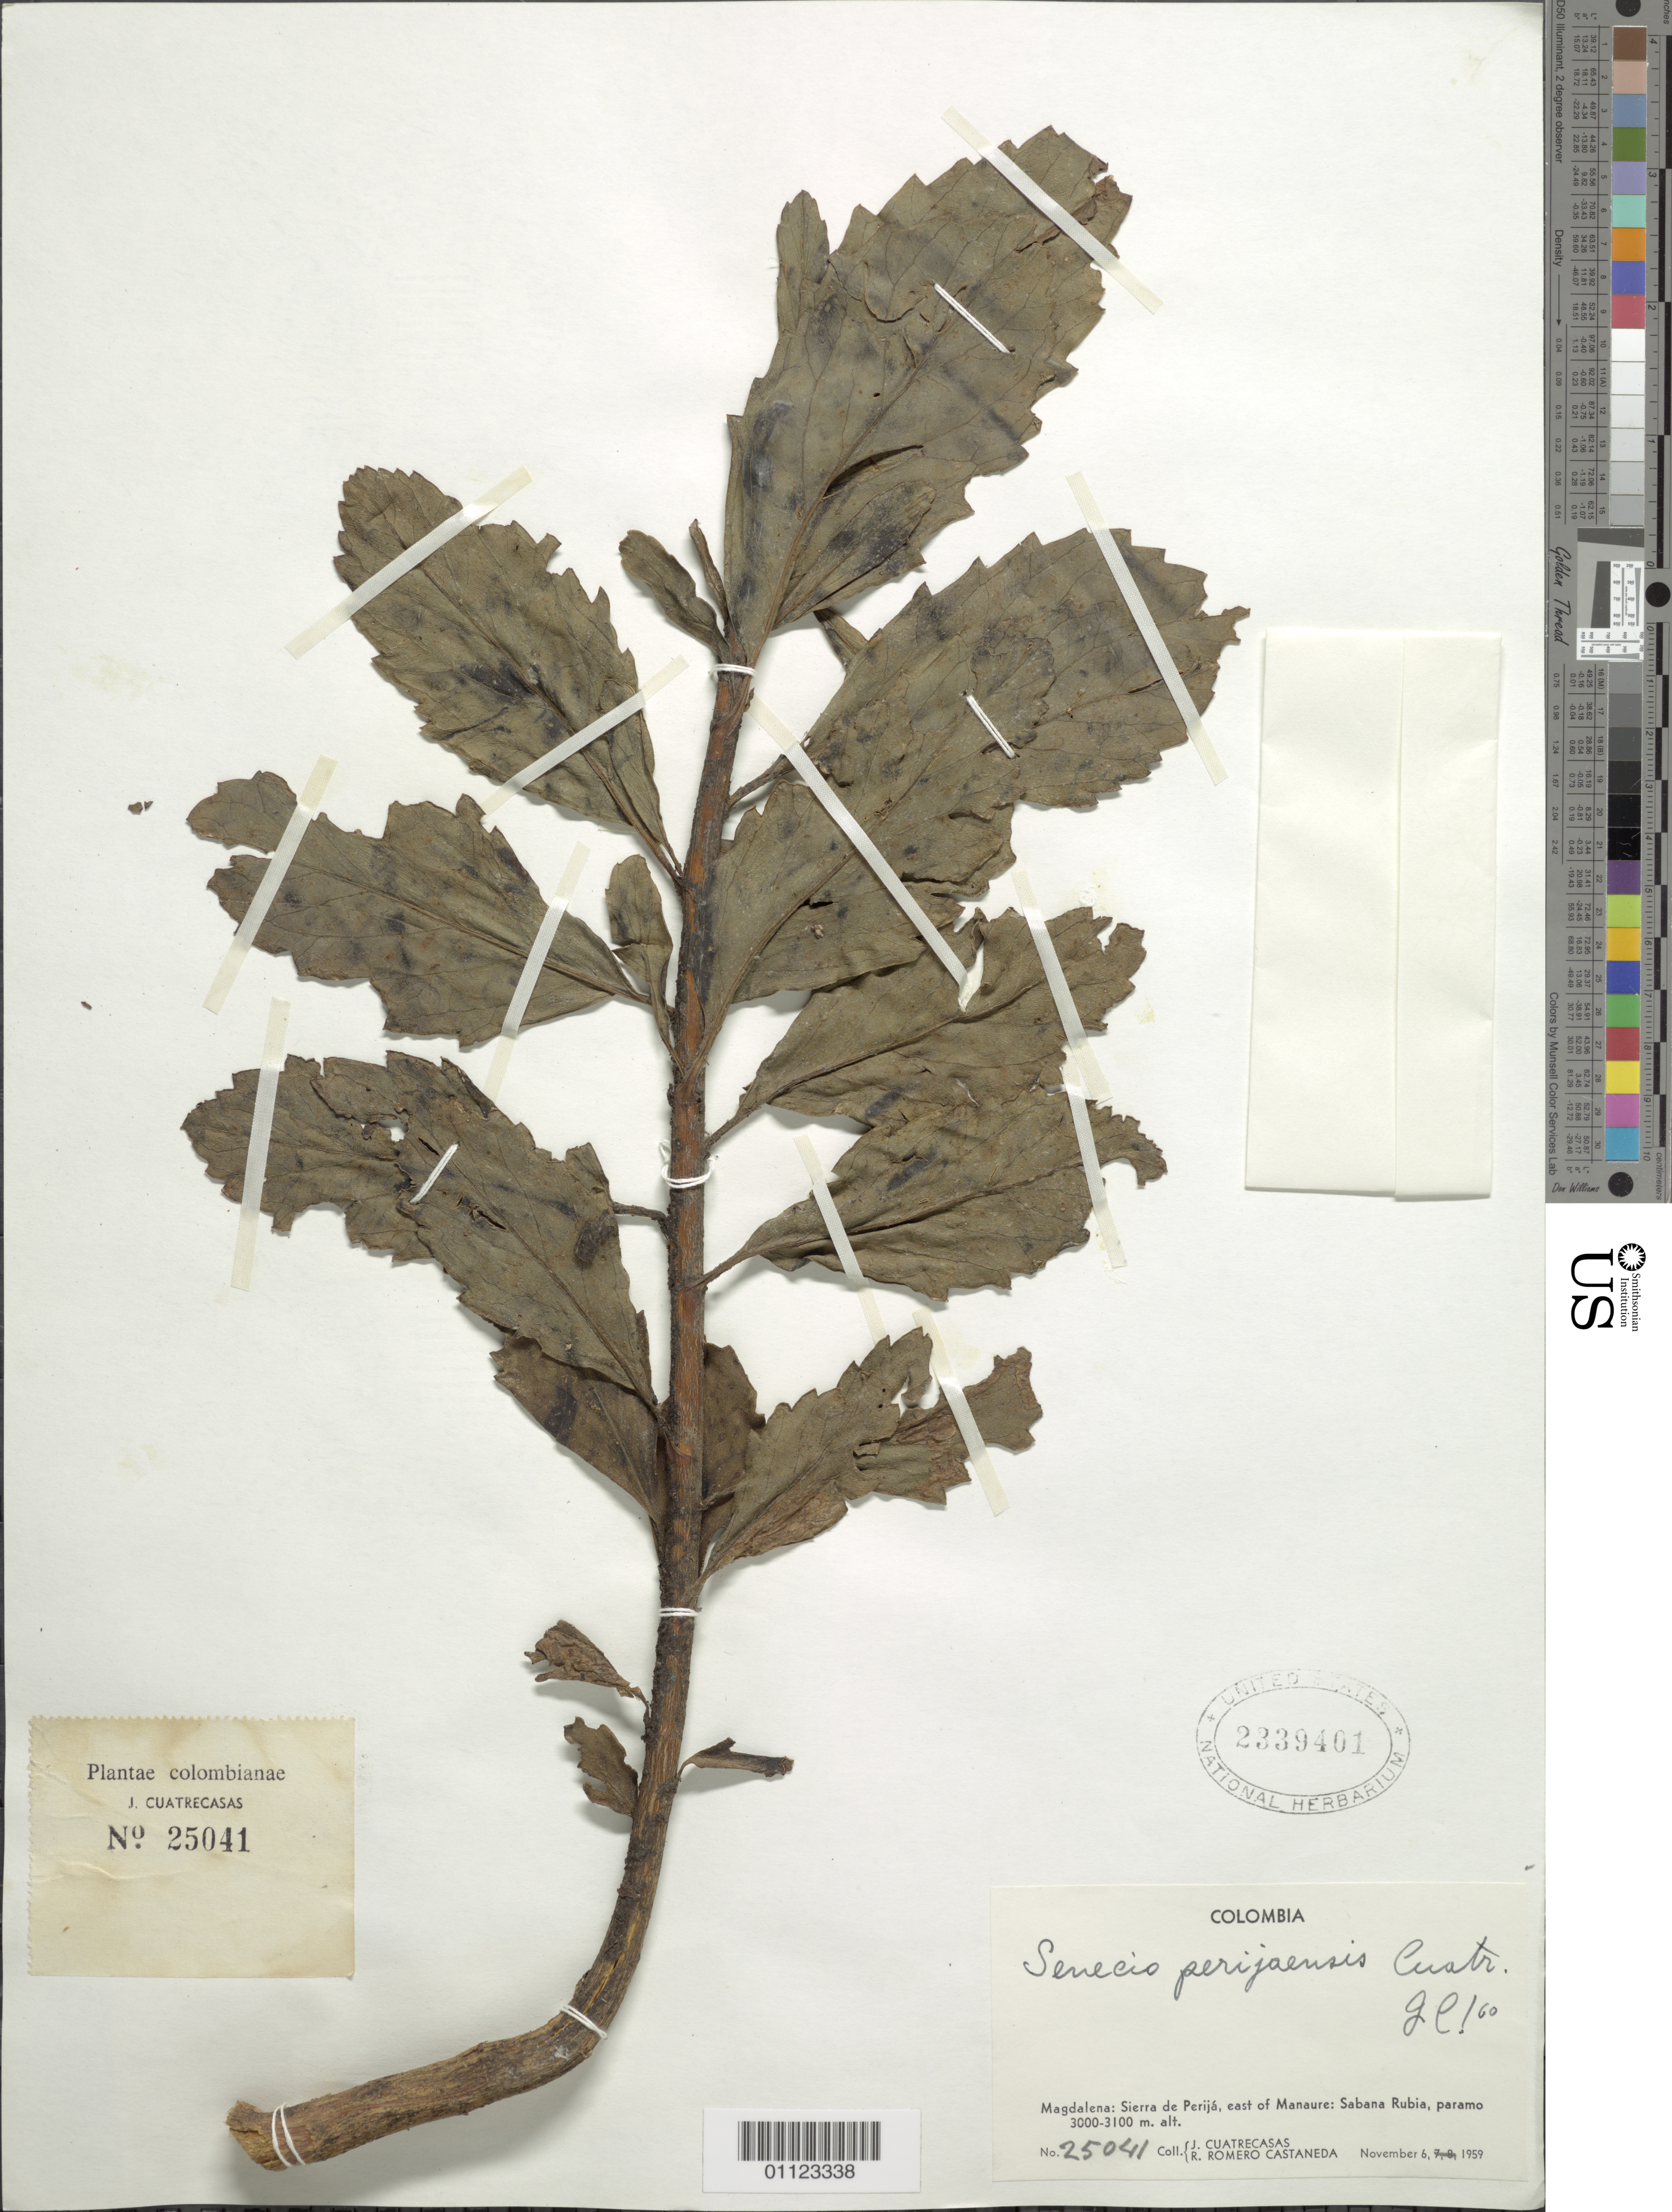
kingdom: Plantae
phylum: Tracheophyta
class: Magnoliopsida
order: Asterales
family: Asteraceae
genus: Pentacalia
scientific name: Pentacalia perijaensis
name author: (Cuatrec.) Cuatrec.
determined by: Cuatrecasas, J.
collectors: J. Cuatrecasas & R. Romero Castañeda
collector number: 25041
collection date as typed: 6 Nov 1959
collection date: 1959-11-06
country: Colombia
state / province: Magdalena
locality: Sierra de Perijá, east of Manaure: Sabana Rubia, Paramo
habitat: Paramo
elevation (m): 3000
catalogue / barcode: US 2339401